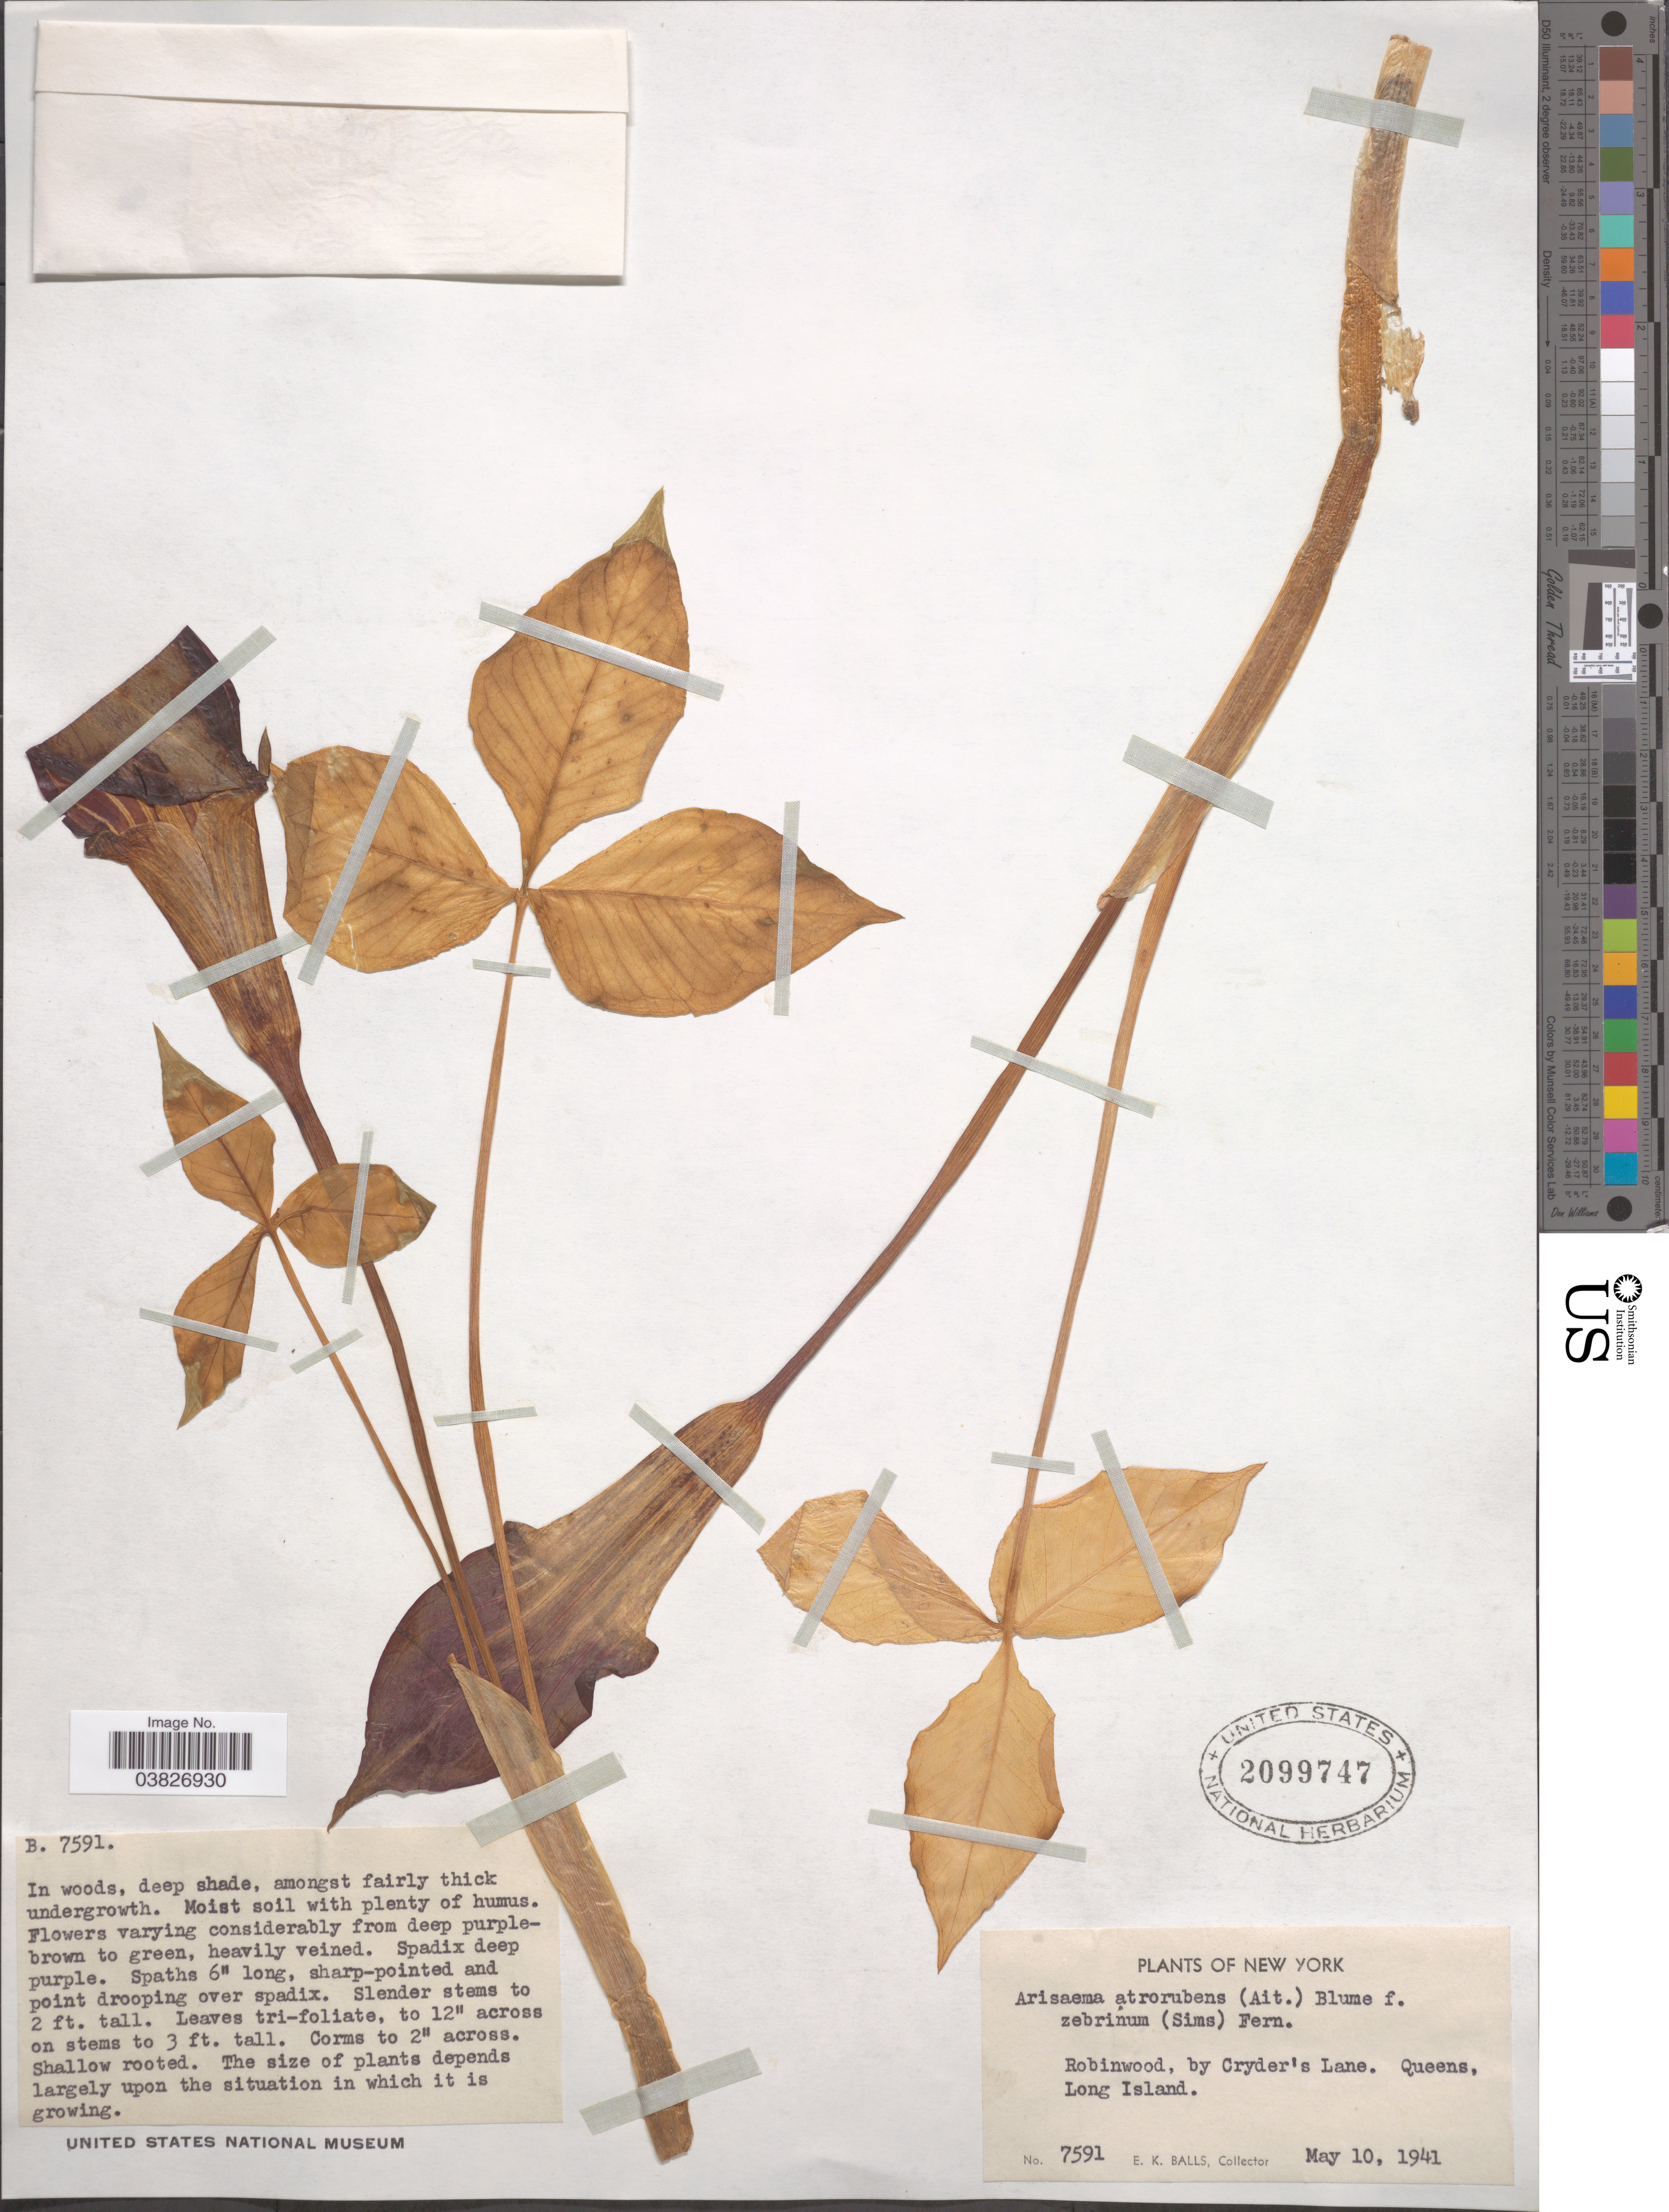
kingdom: Plantae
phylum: Tracheophyta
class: Liliopsida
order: Alismatales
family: Araceae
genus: Arisaema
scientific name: Arisaema atrorubens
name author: (Aiton) Blume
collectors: E. K. Balls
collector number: B. 7591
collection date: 1941-05-10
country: United States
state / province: New York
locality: Robinwood, by Cryder's Lane. Queens, Long Island.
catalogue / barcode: US 2099747